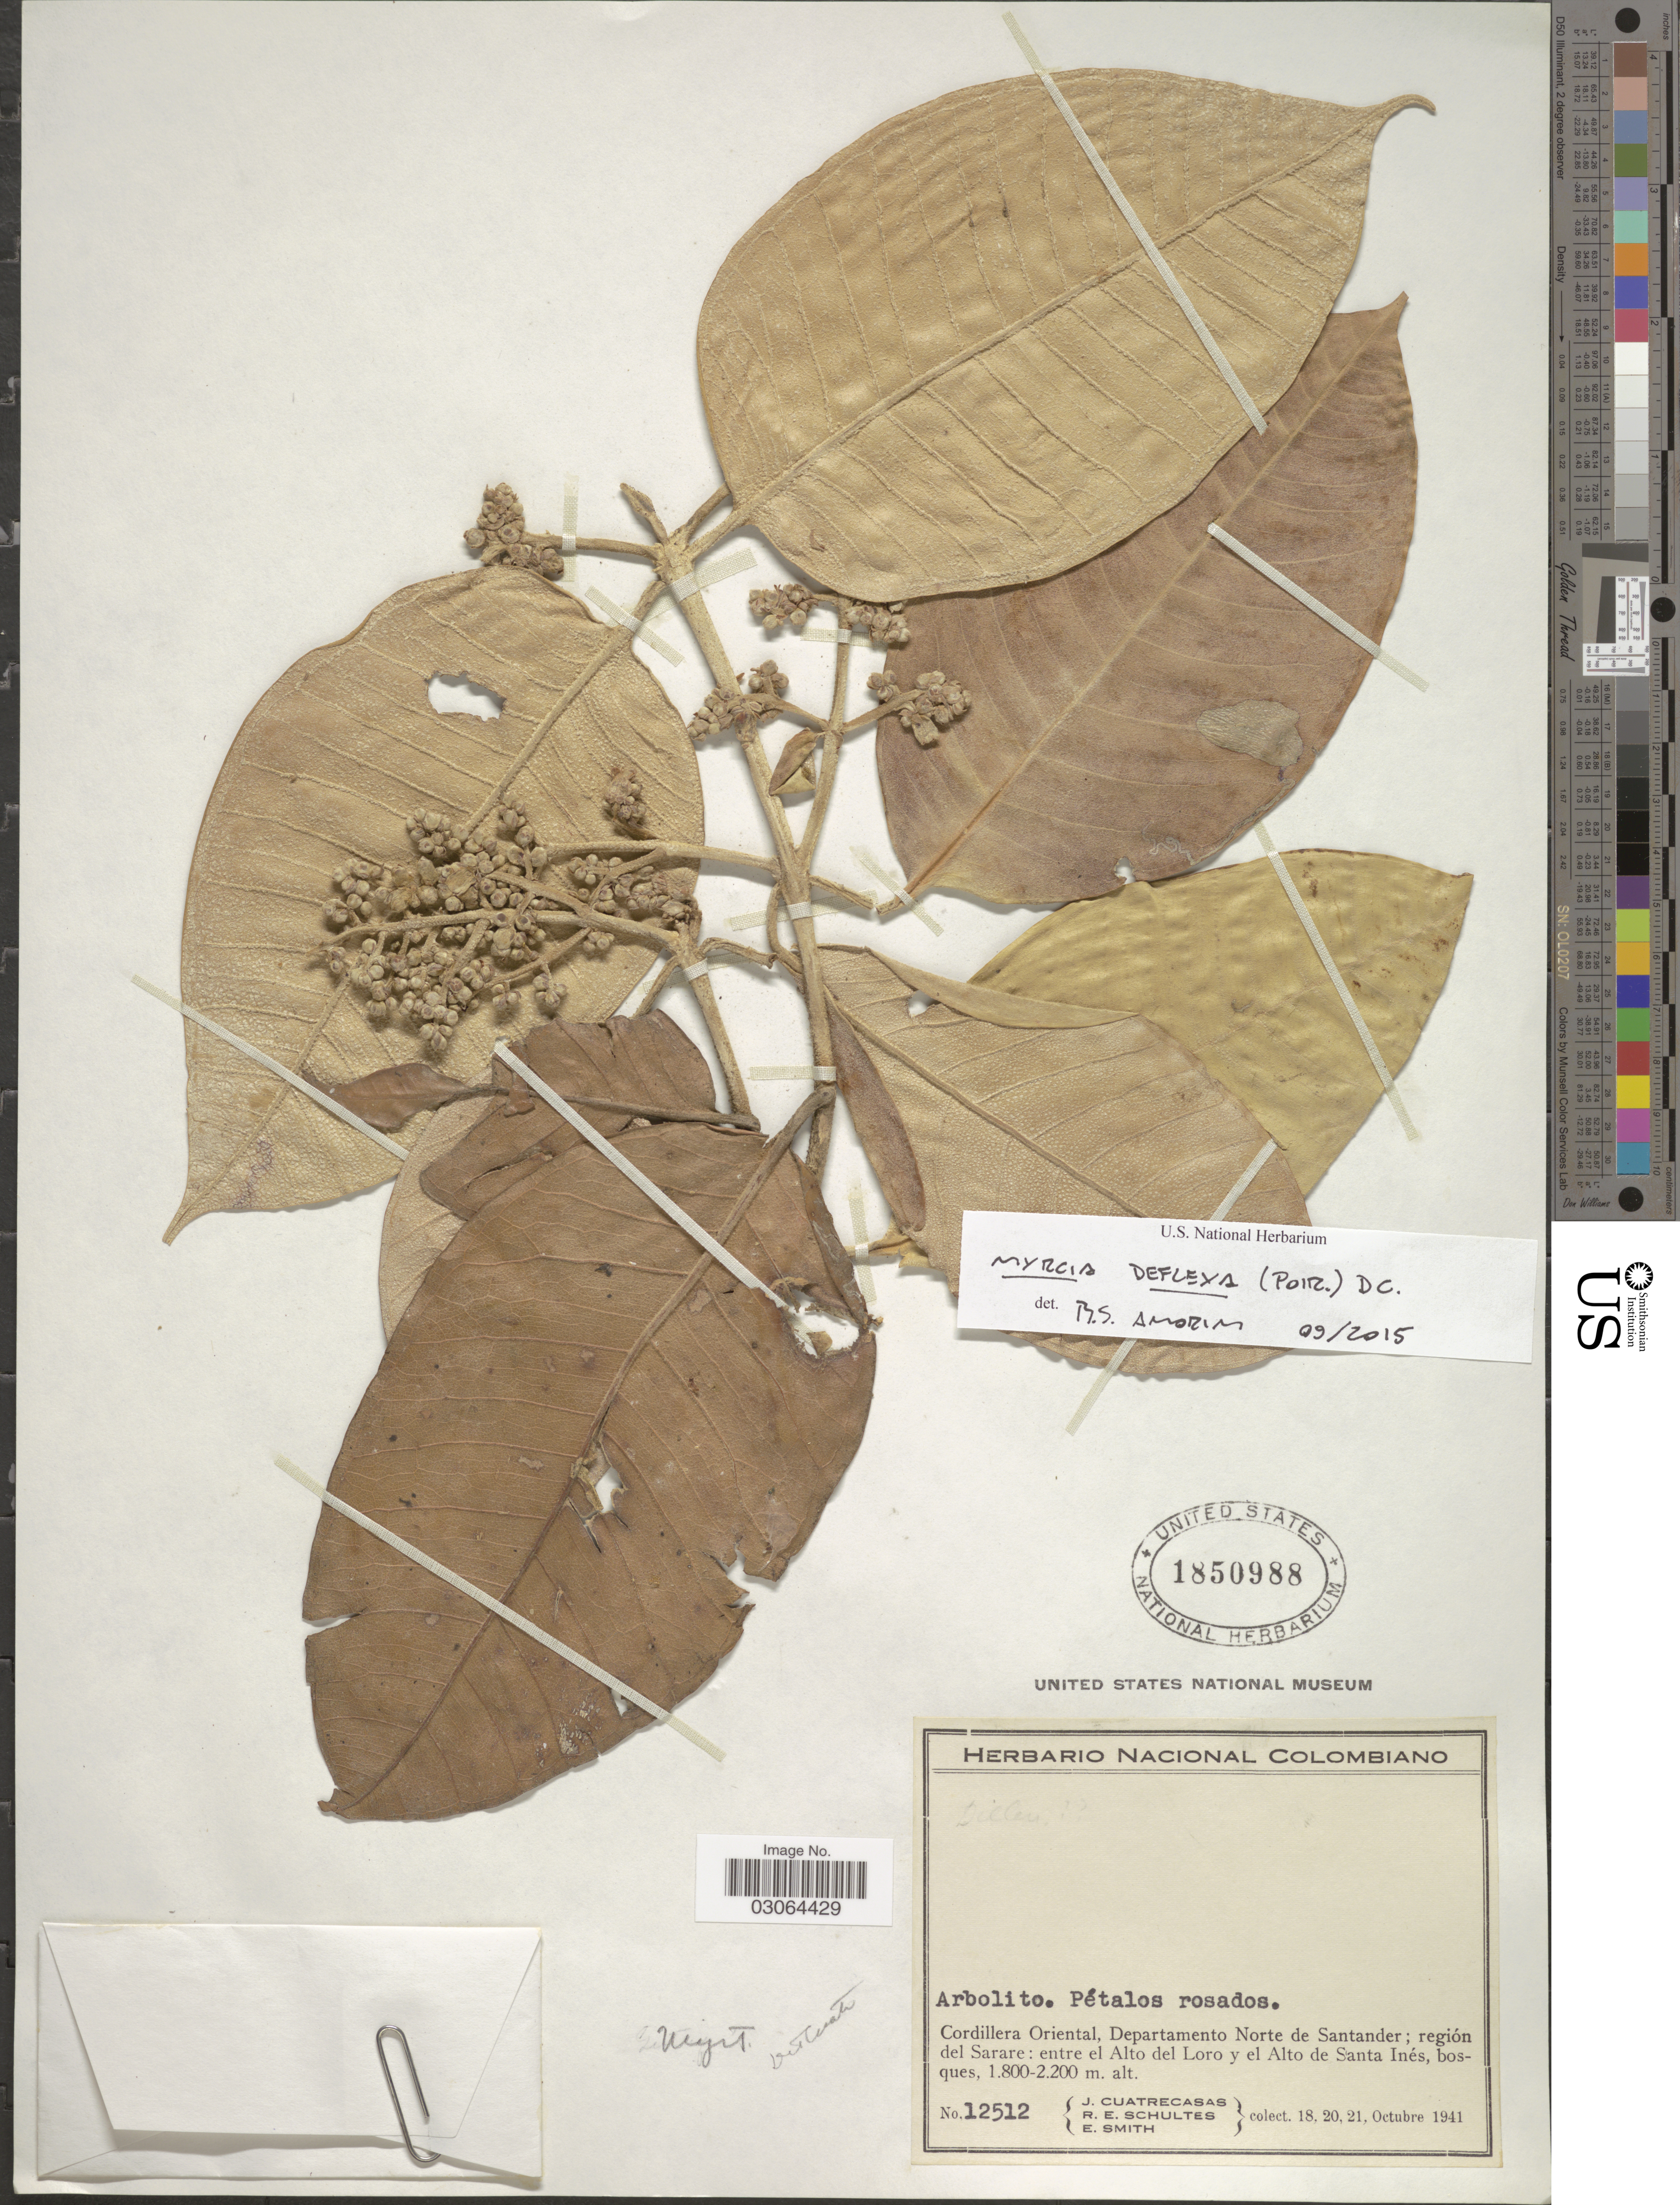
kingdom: Plantae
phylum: Tracheophyta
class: Magnoliopsida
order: Myrtales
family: Myrtaceae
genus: Myrcia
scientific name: Myrcia deflexa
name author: (Poir.) DC.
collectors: J. Cuatrecasas, R. E. Schultes & E. Smith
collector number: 12512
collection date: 1941-10-18/1941-10-21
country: Colombia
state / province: Norte de Santander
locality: Cordillera Oriental, Departamento Norte de Santander; región del Sarare: entre el Alto del Loro y el Alto de Santa Inés.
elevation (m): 1800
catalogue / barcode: US 1850988